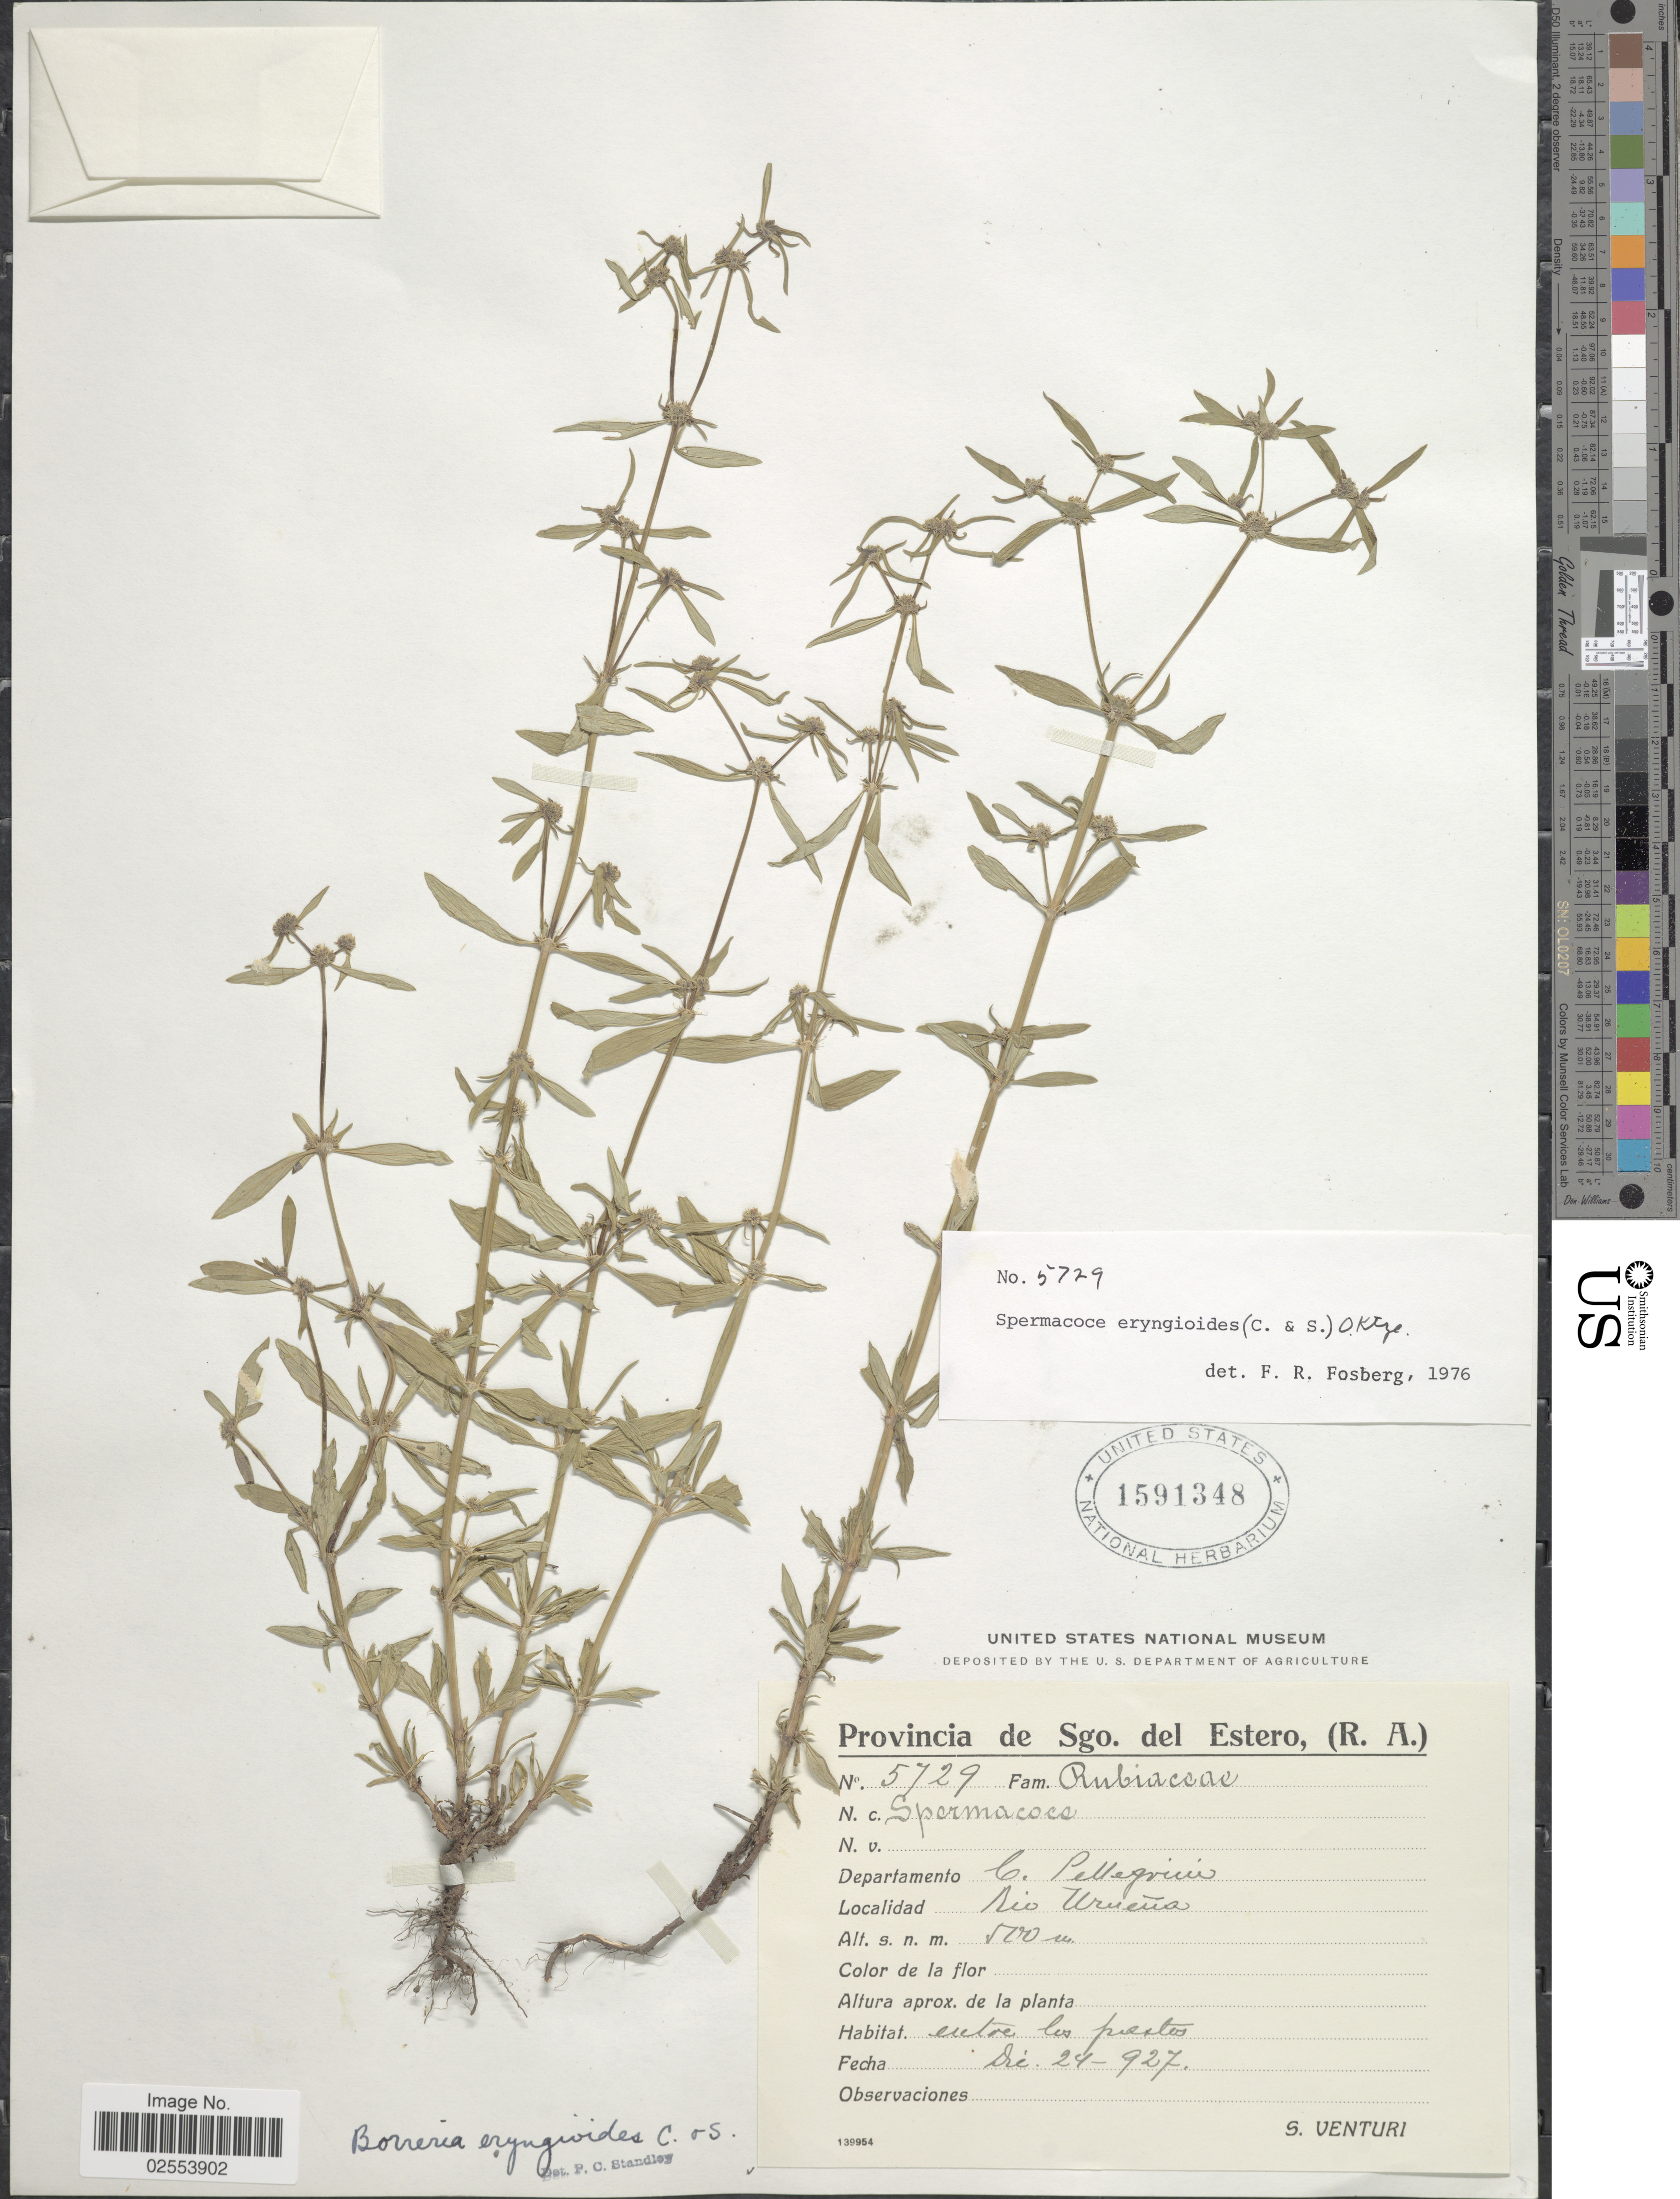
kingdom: Plantae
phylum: Tracheophyta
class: Magnoliopsida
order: Gentianales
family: Rubiaceae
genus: Spermacoce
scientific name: Spermacoce eryngioides var. eryngioides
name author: (Cham. & Schltdl.) Kuntze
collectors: S. Venturi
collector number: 5729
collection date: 1927-12-24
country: Argentina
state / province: Santiago del Estero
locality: Sgo. del Estero, (R.A.), Departamento C. Pellegrini, Rio Urueña, entre los pratos.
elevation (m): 500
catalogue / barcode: US 1591348